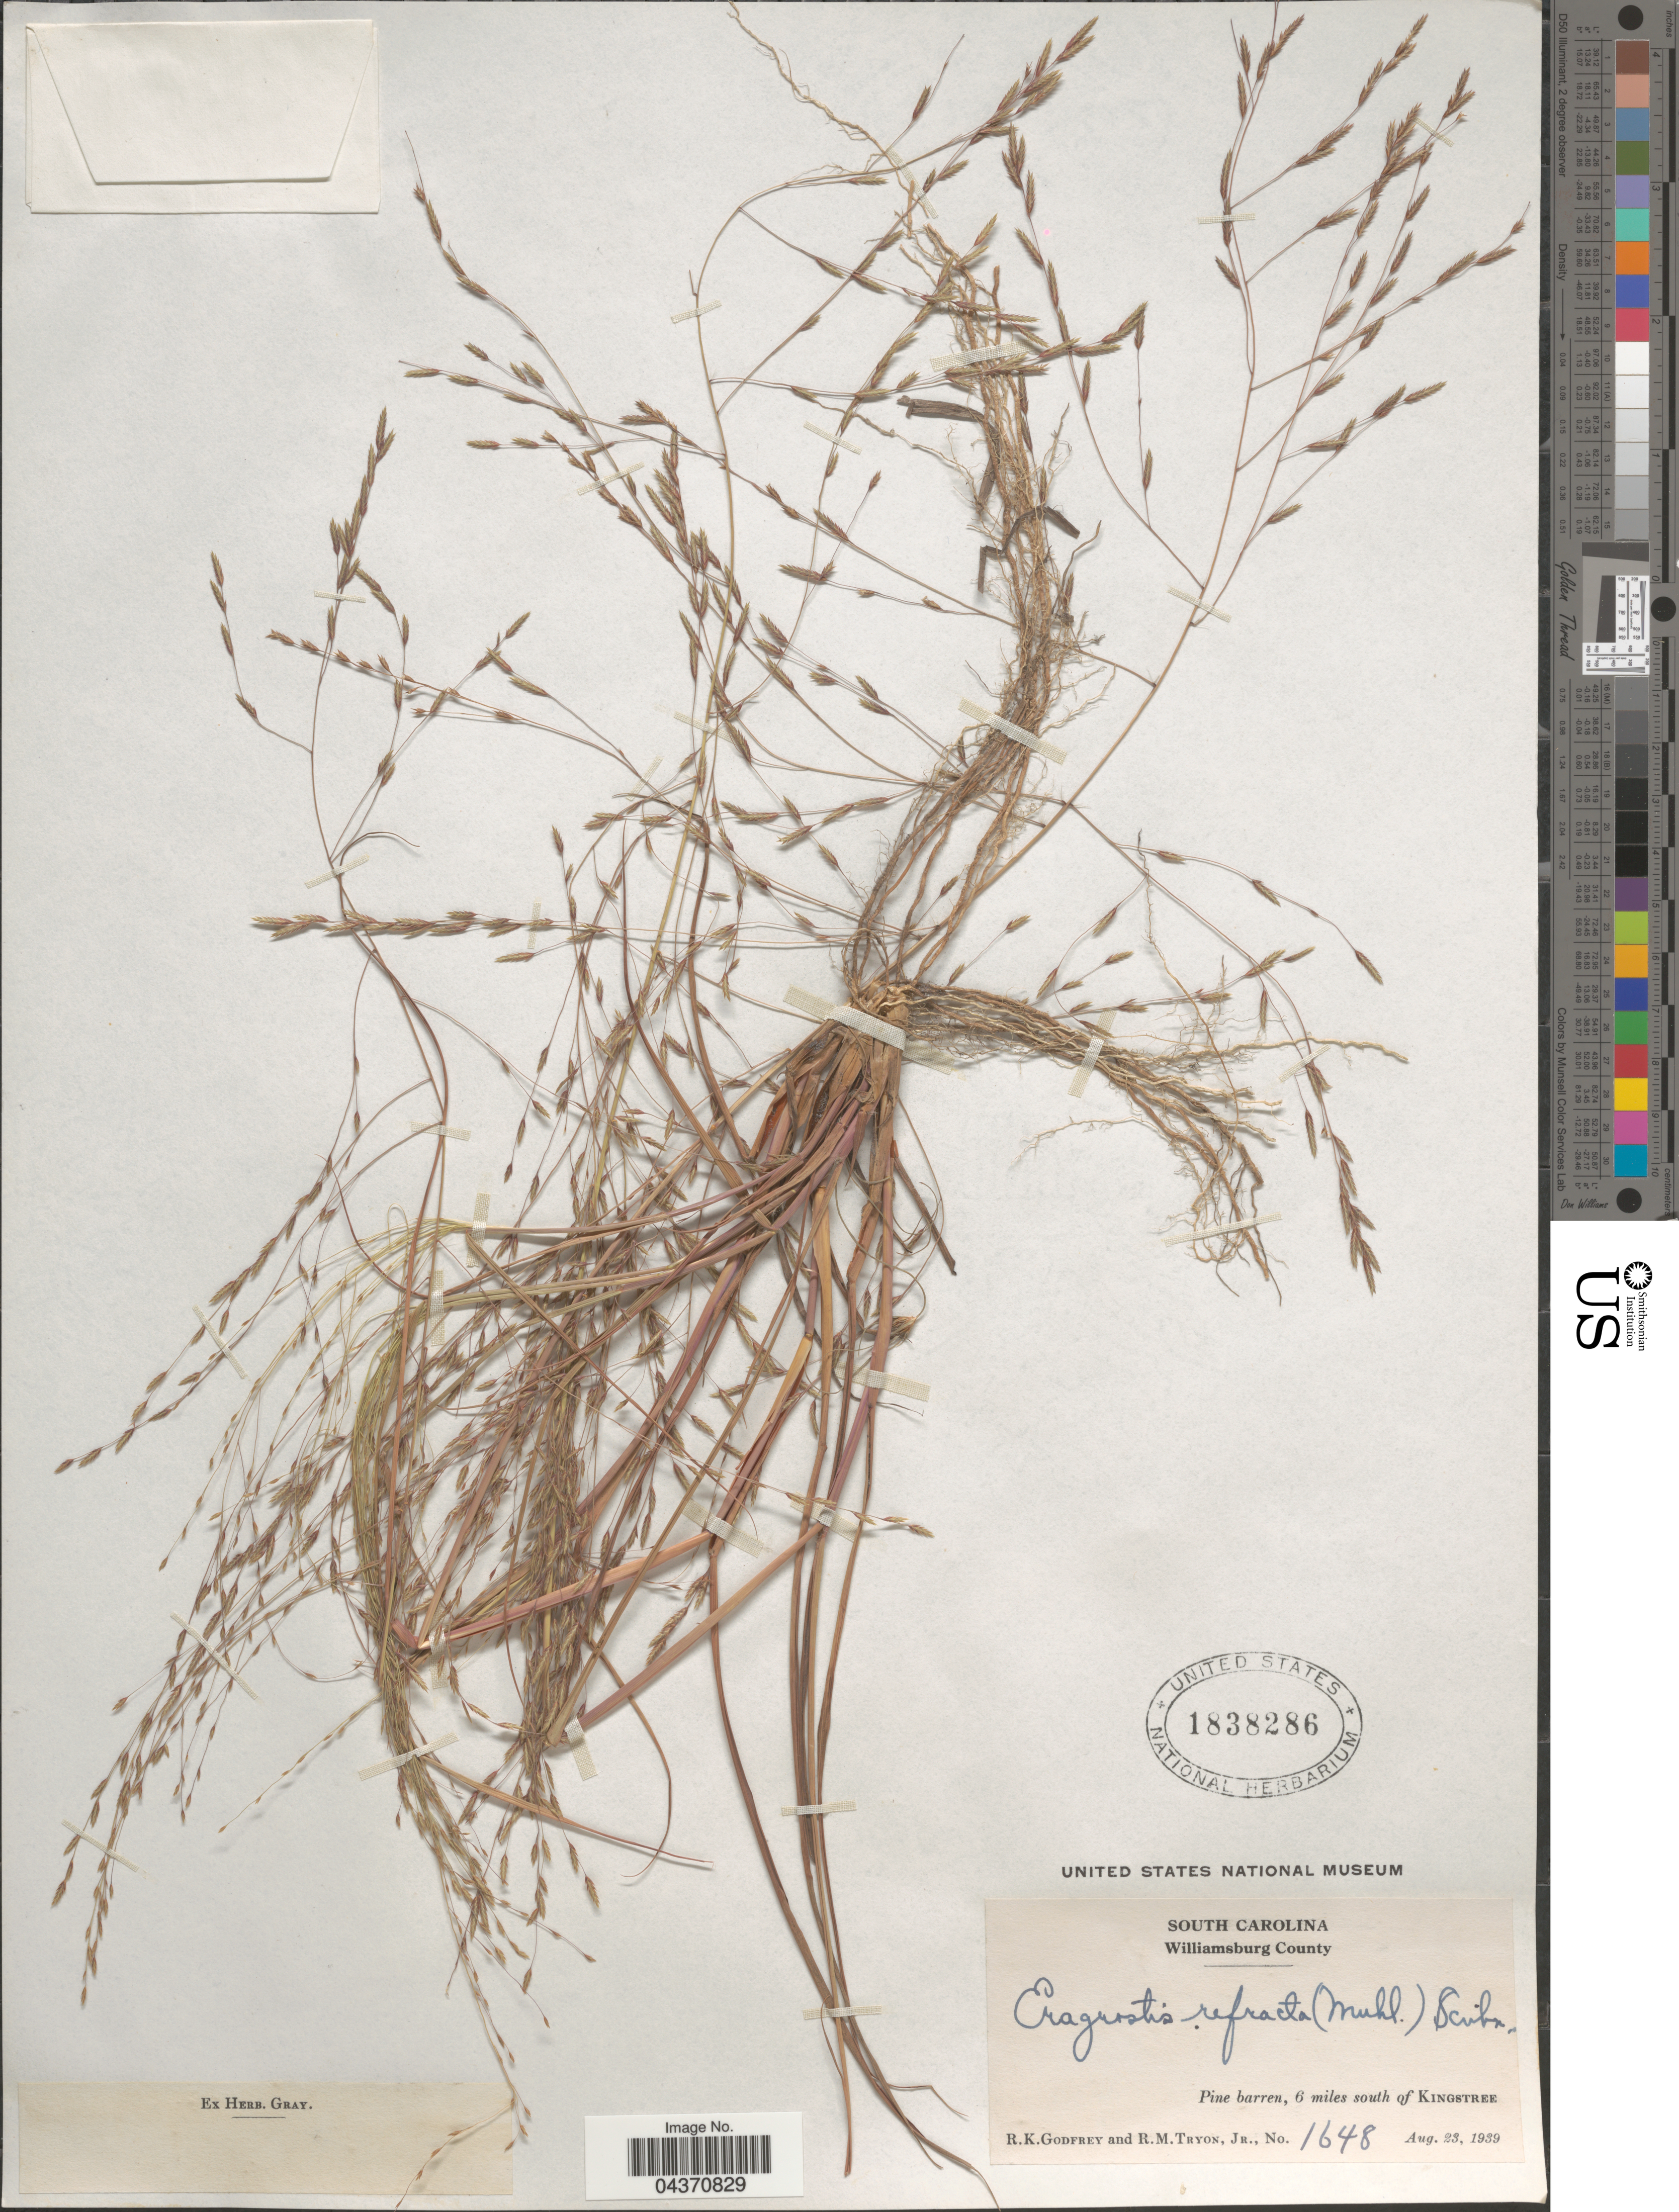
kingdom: Plantae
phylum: Tracheophyta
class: Liliopsida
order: Poales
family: Poaceae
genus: Eragrostis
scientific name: Eragrostis refracta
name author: (Muhl.) Scribn.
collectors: R. K. Godfrey & R. Tryon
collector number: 1648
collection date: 1939-08-23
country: United States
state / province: South Carolina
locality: Williamsburg County. Pine barren, 6 miles south of Kingstree.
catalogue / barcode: US 1838286